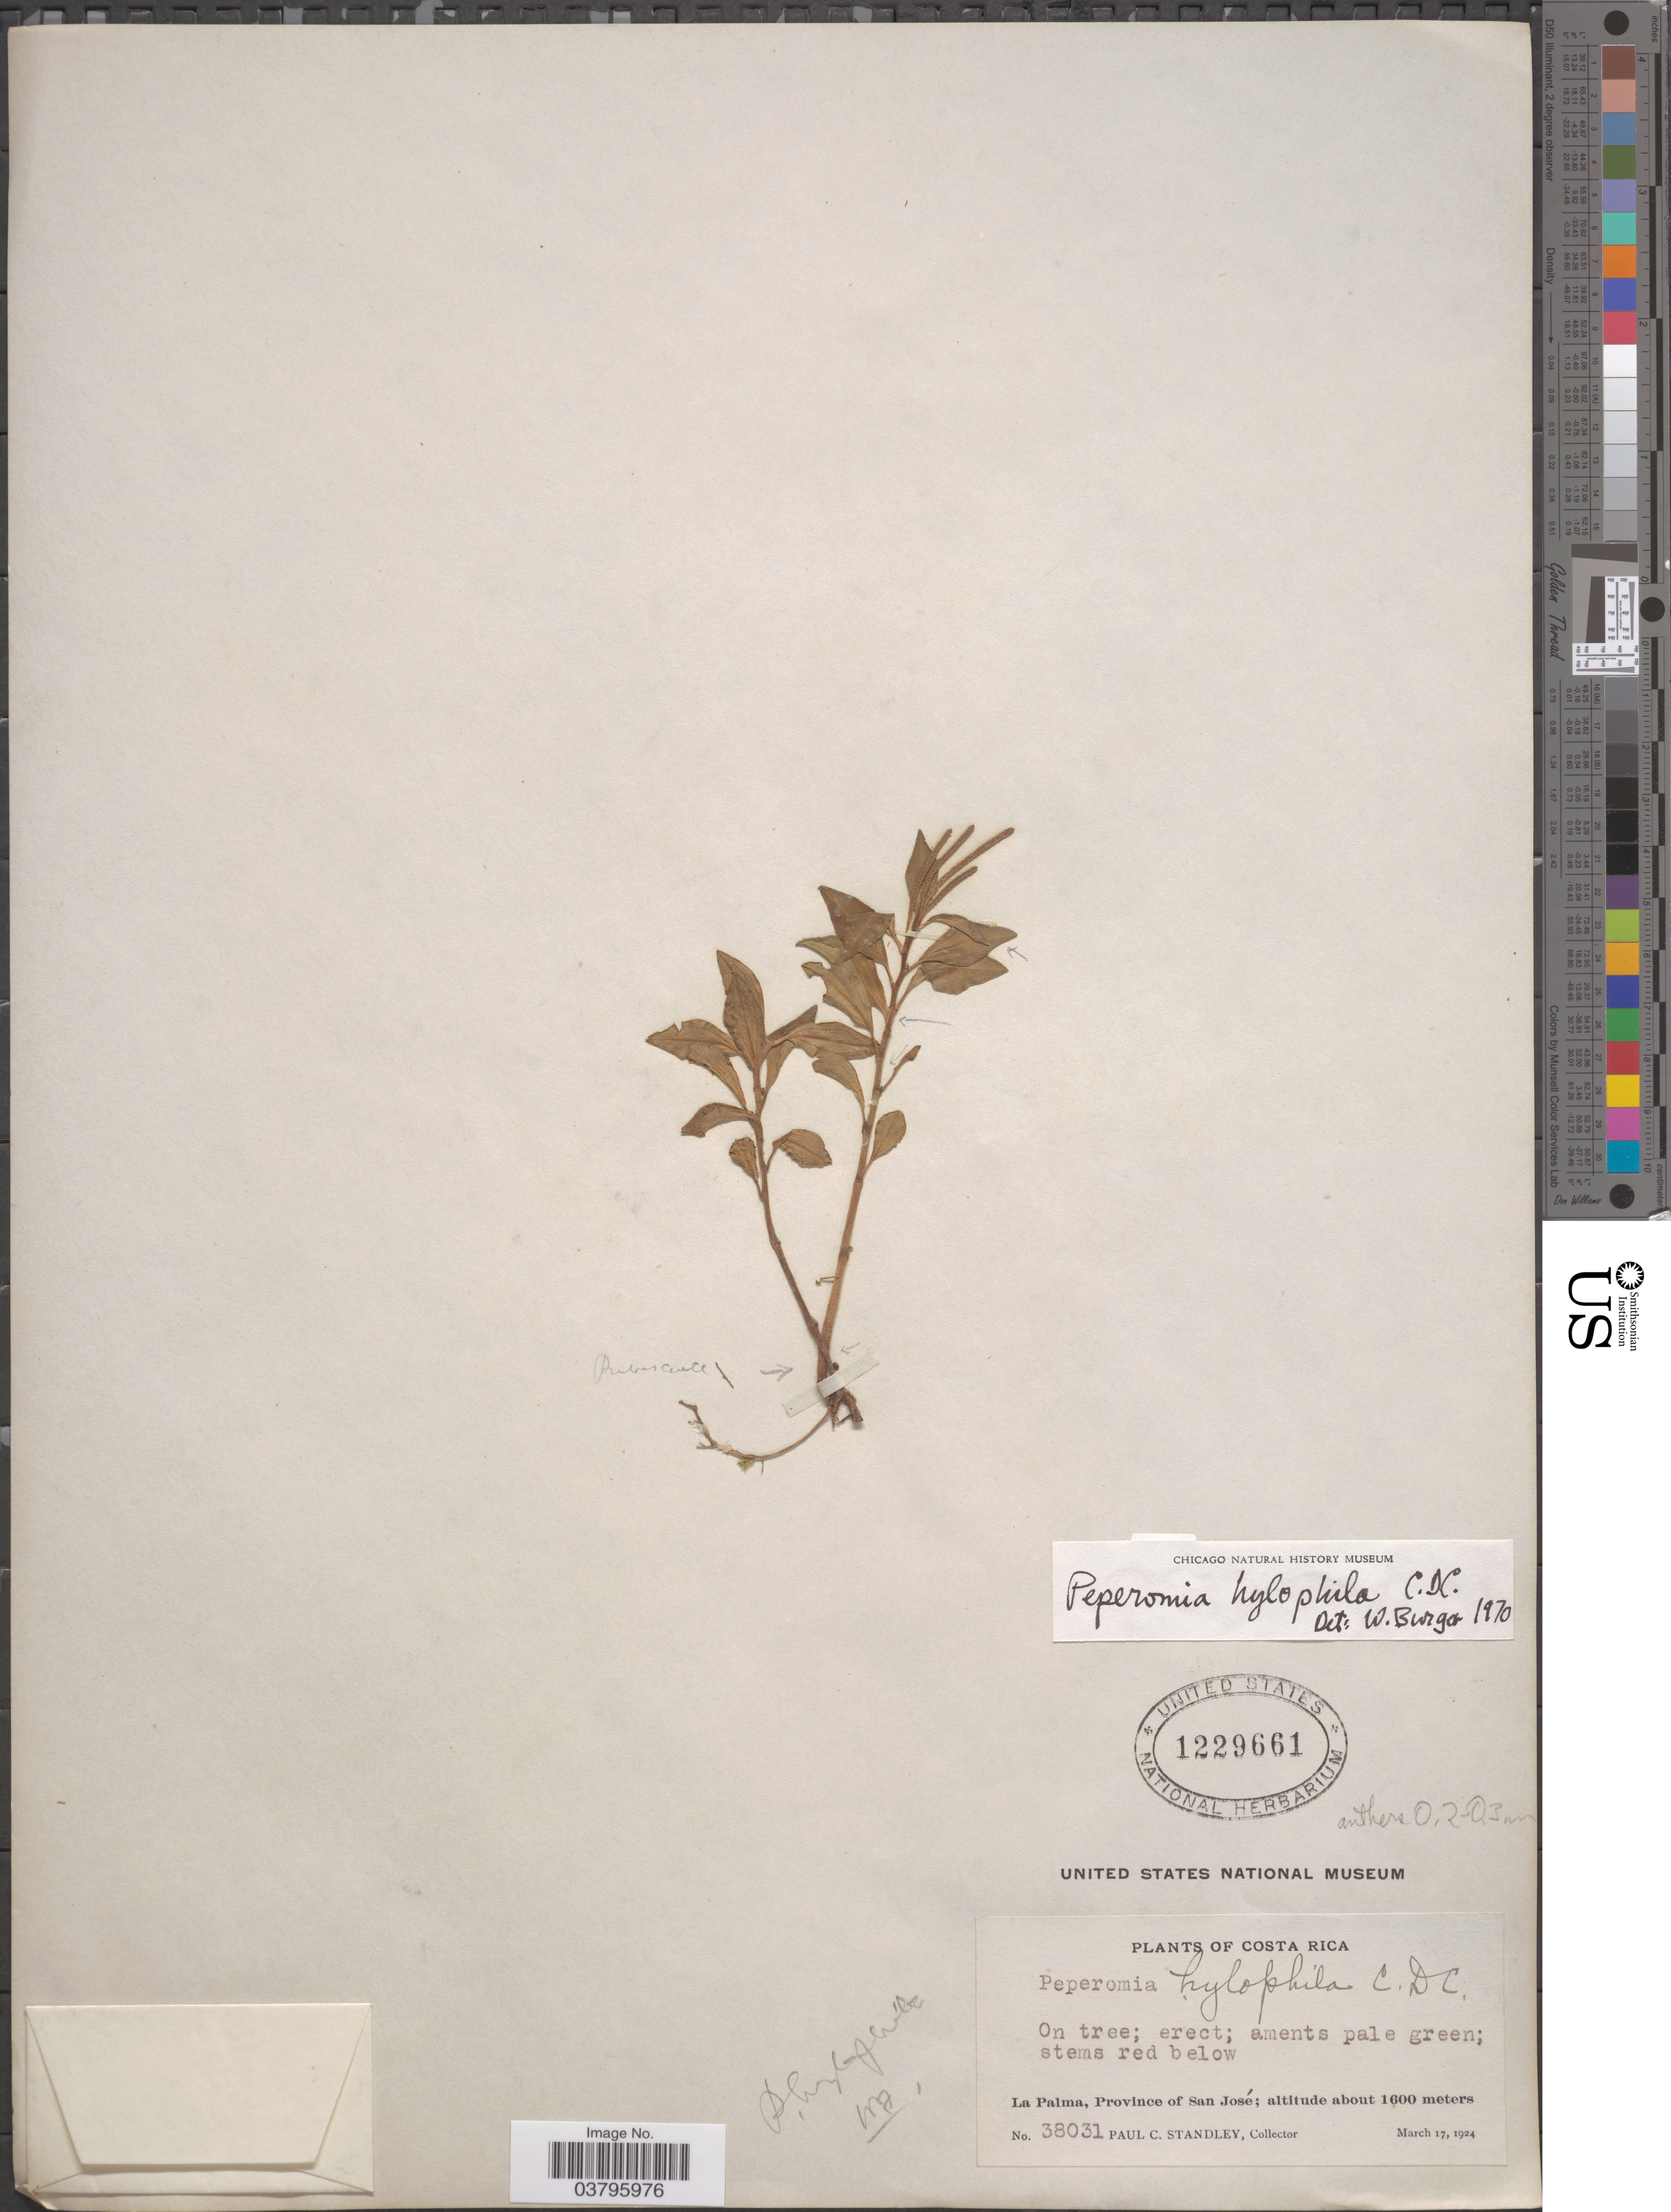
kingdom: Plantae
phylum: Tracheophyta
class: Magnoliopsida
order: Piperales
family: Piperaceae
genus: Peperomia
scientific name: Peperomia hylophila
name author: C. DC. in Pittier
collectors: P. C. Standley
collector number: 38031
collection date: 1924-03-17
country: Costa Rica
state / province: San José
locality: La Palma.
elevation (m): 1600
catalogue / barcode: US 1229661